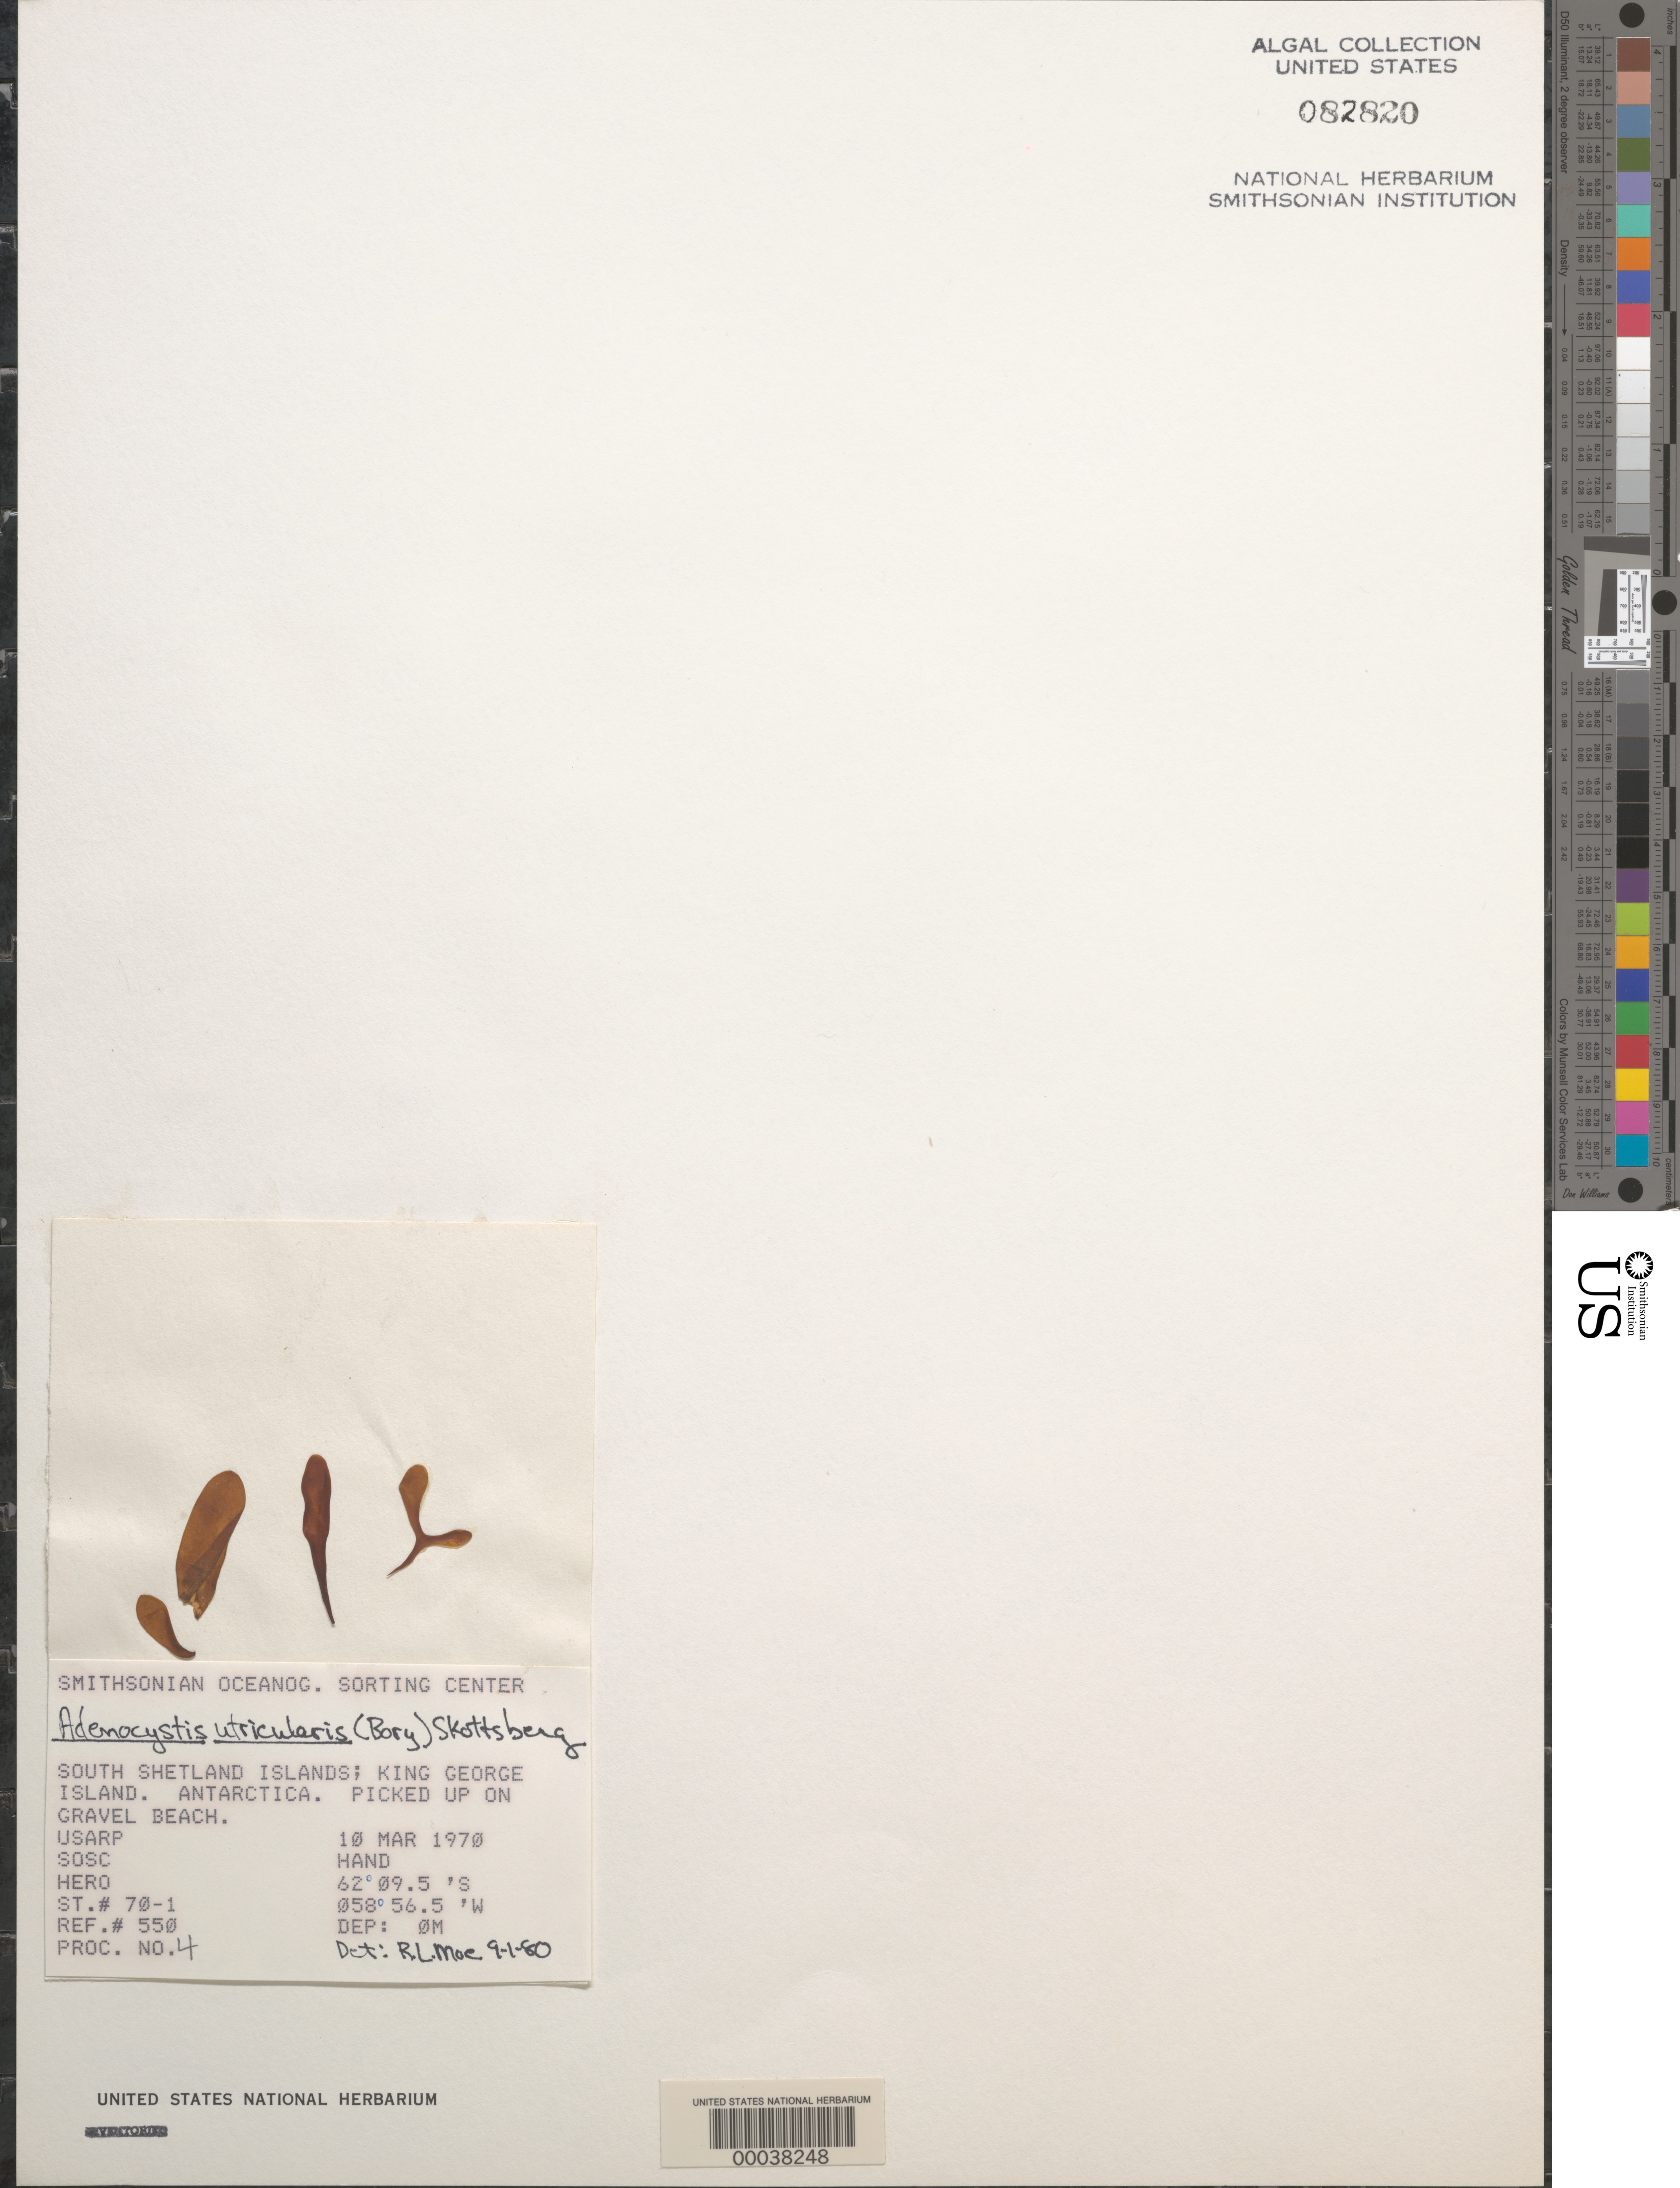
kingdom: Chromista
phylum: Ochrophyta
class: Phaeophyceae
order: Ectocarpales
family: Adenocystaceae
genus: Adenocystis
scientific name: Adenocystis utricularis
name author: (Bory) Skottsberg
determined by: Moe, R. L.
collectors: SOSC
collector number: Station 70-1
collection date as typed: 10 Mar 1970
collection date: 1970-03-10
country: Antarctica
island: King George Island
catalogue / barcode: US 82820